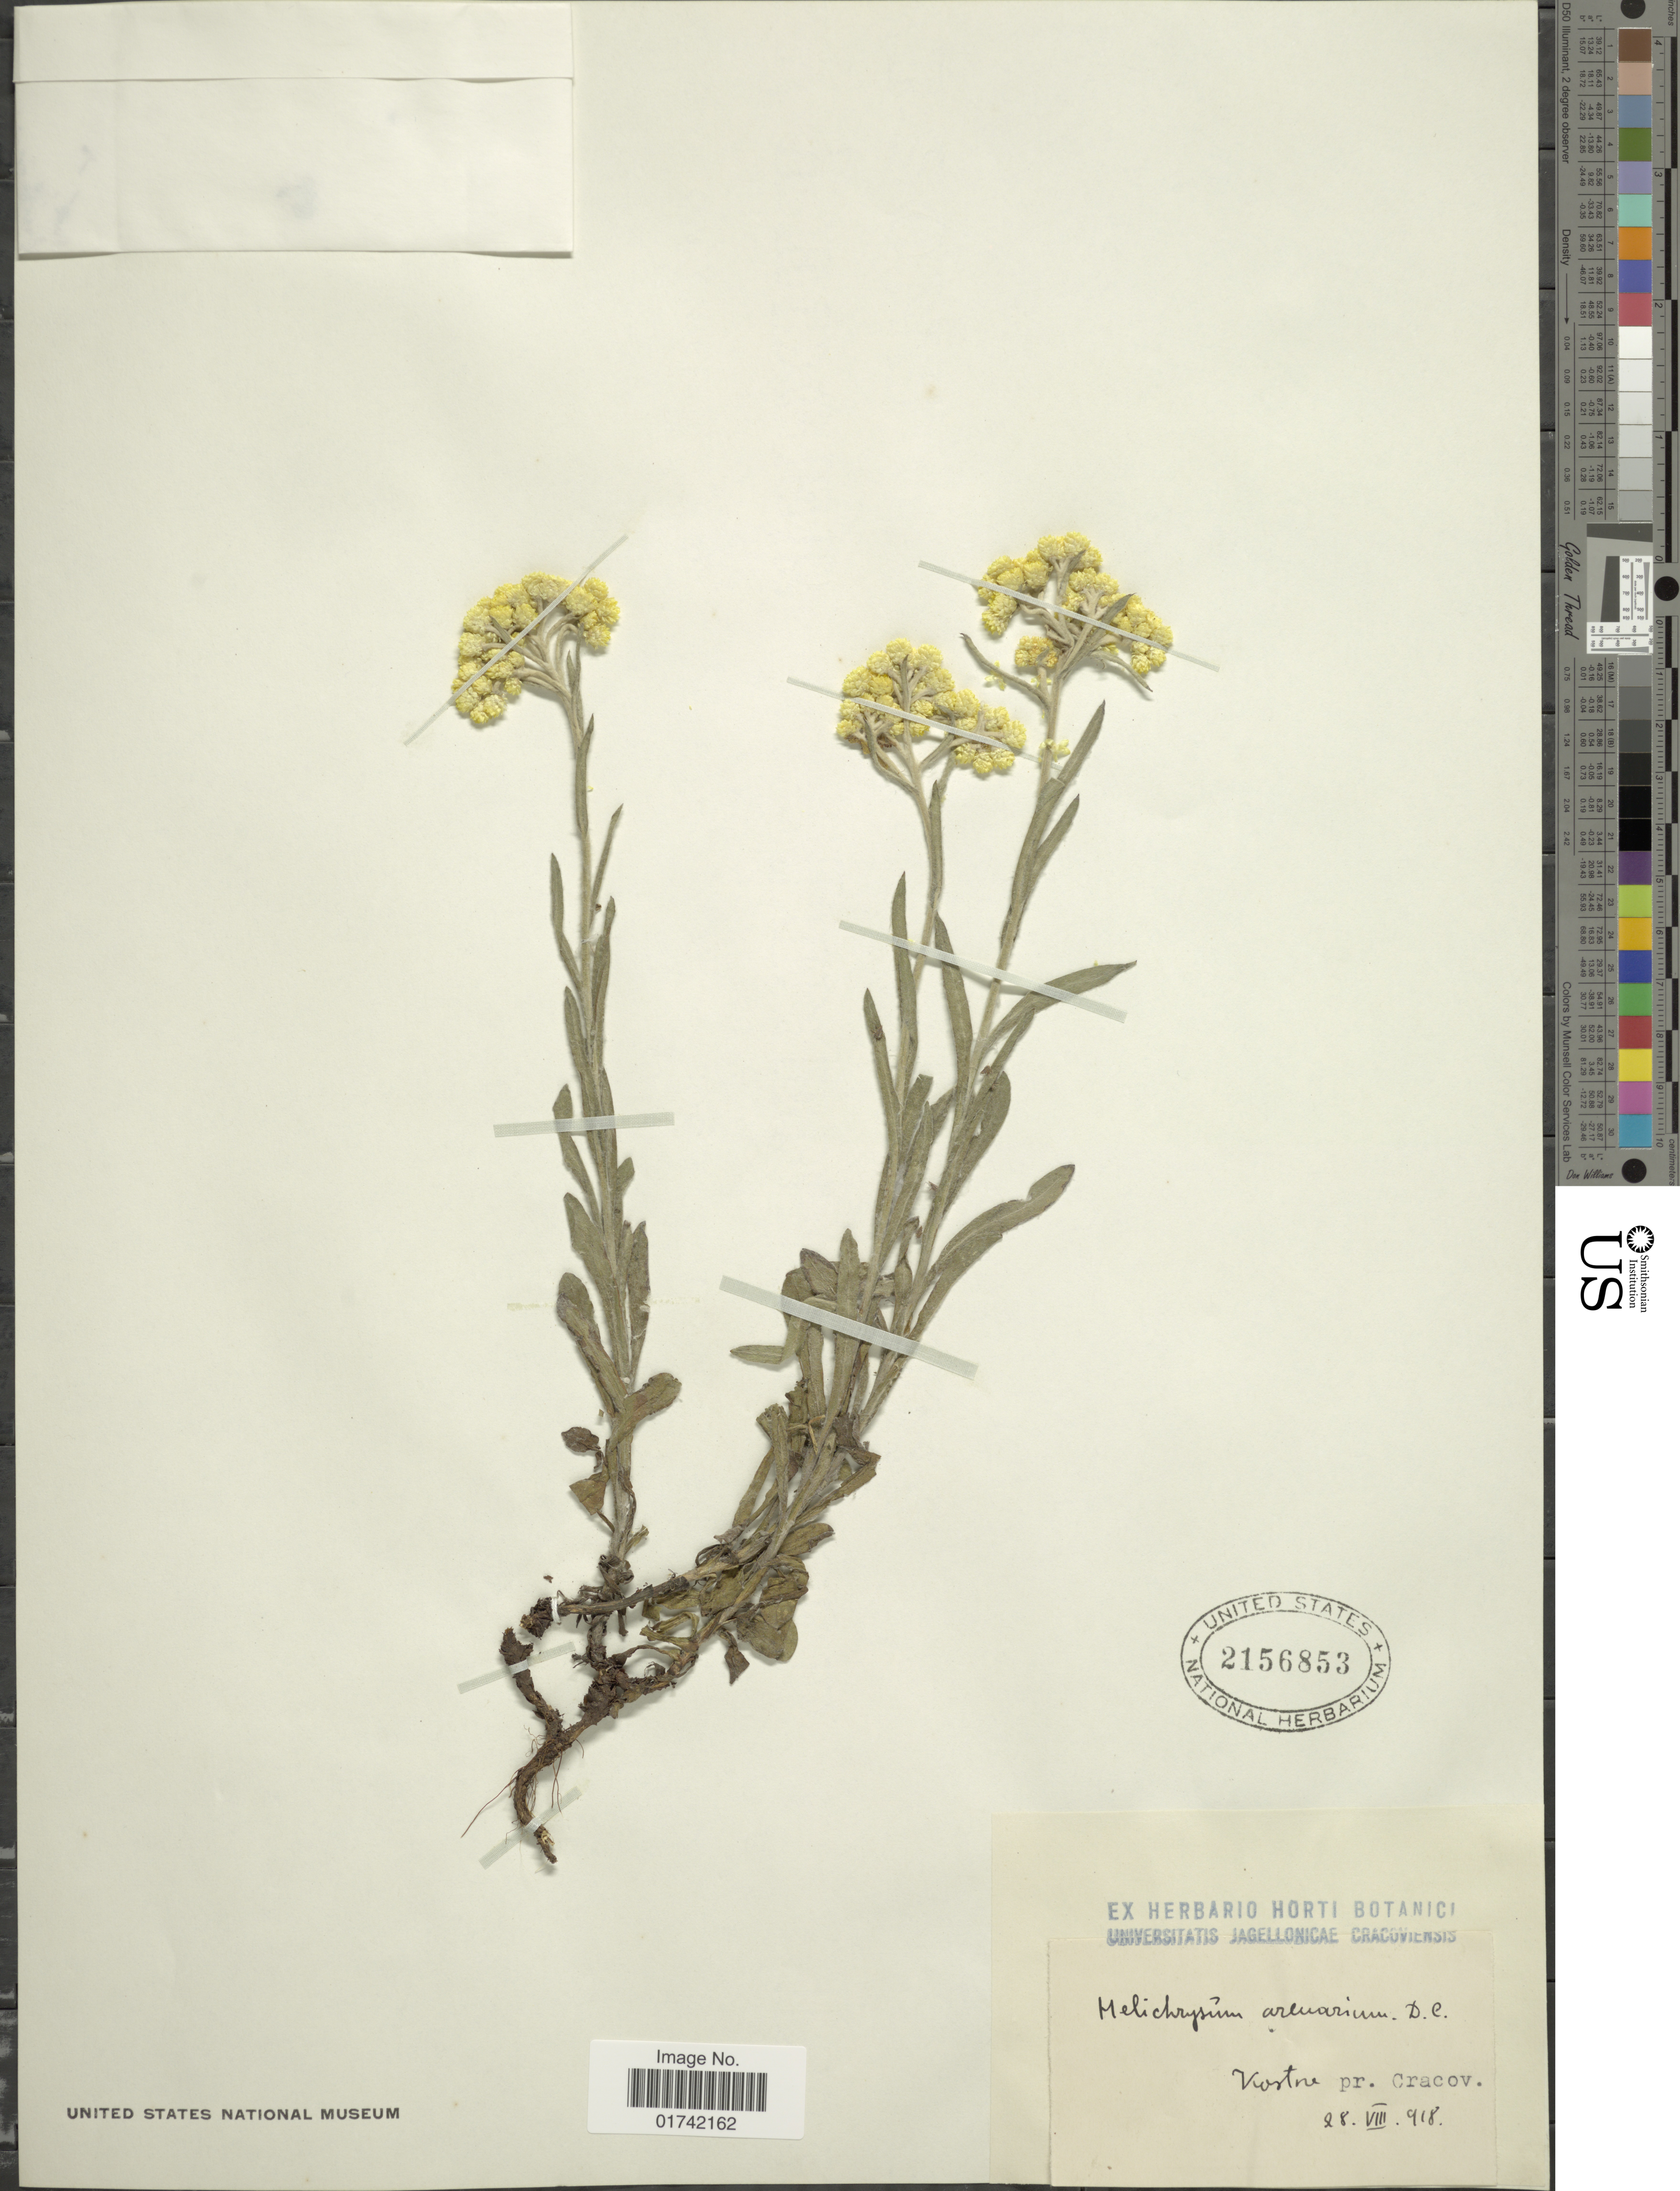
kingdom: Plantae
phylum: Tracheophyta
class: Magnoliopsida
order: Asterales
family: Asteraceae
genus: Helichrysum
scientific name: Helichrysum arenarium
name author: (L.) Moench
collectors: ex herb. Horti. Botanici Matritensis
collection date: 1918-08-28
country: Poland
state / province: Malopolskie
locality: Kostene pr. Cracov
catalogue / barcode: US 2156853